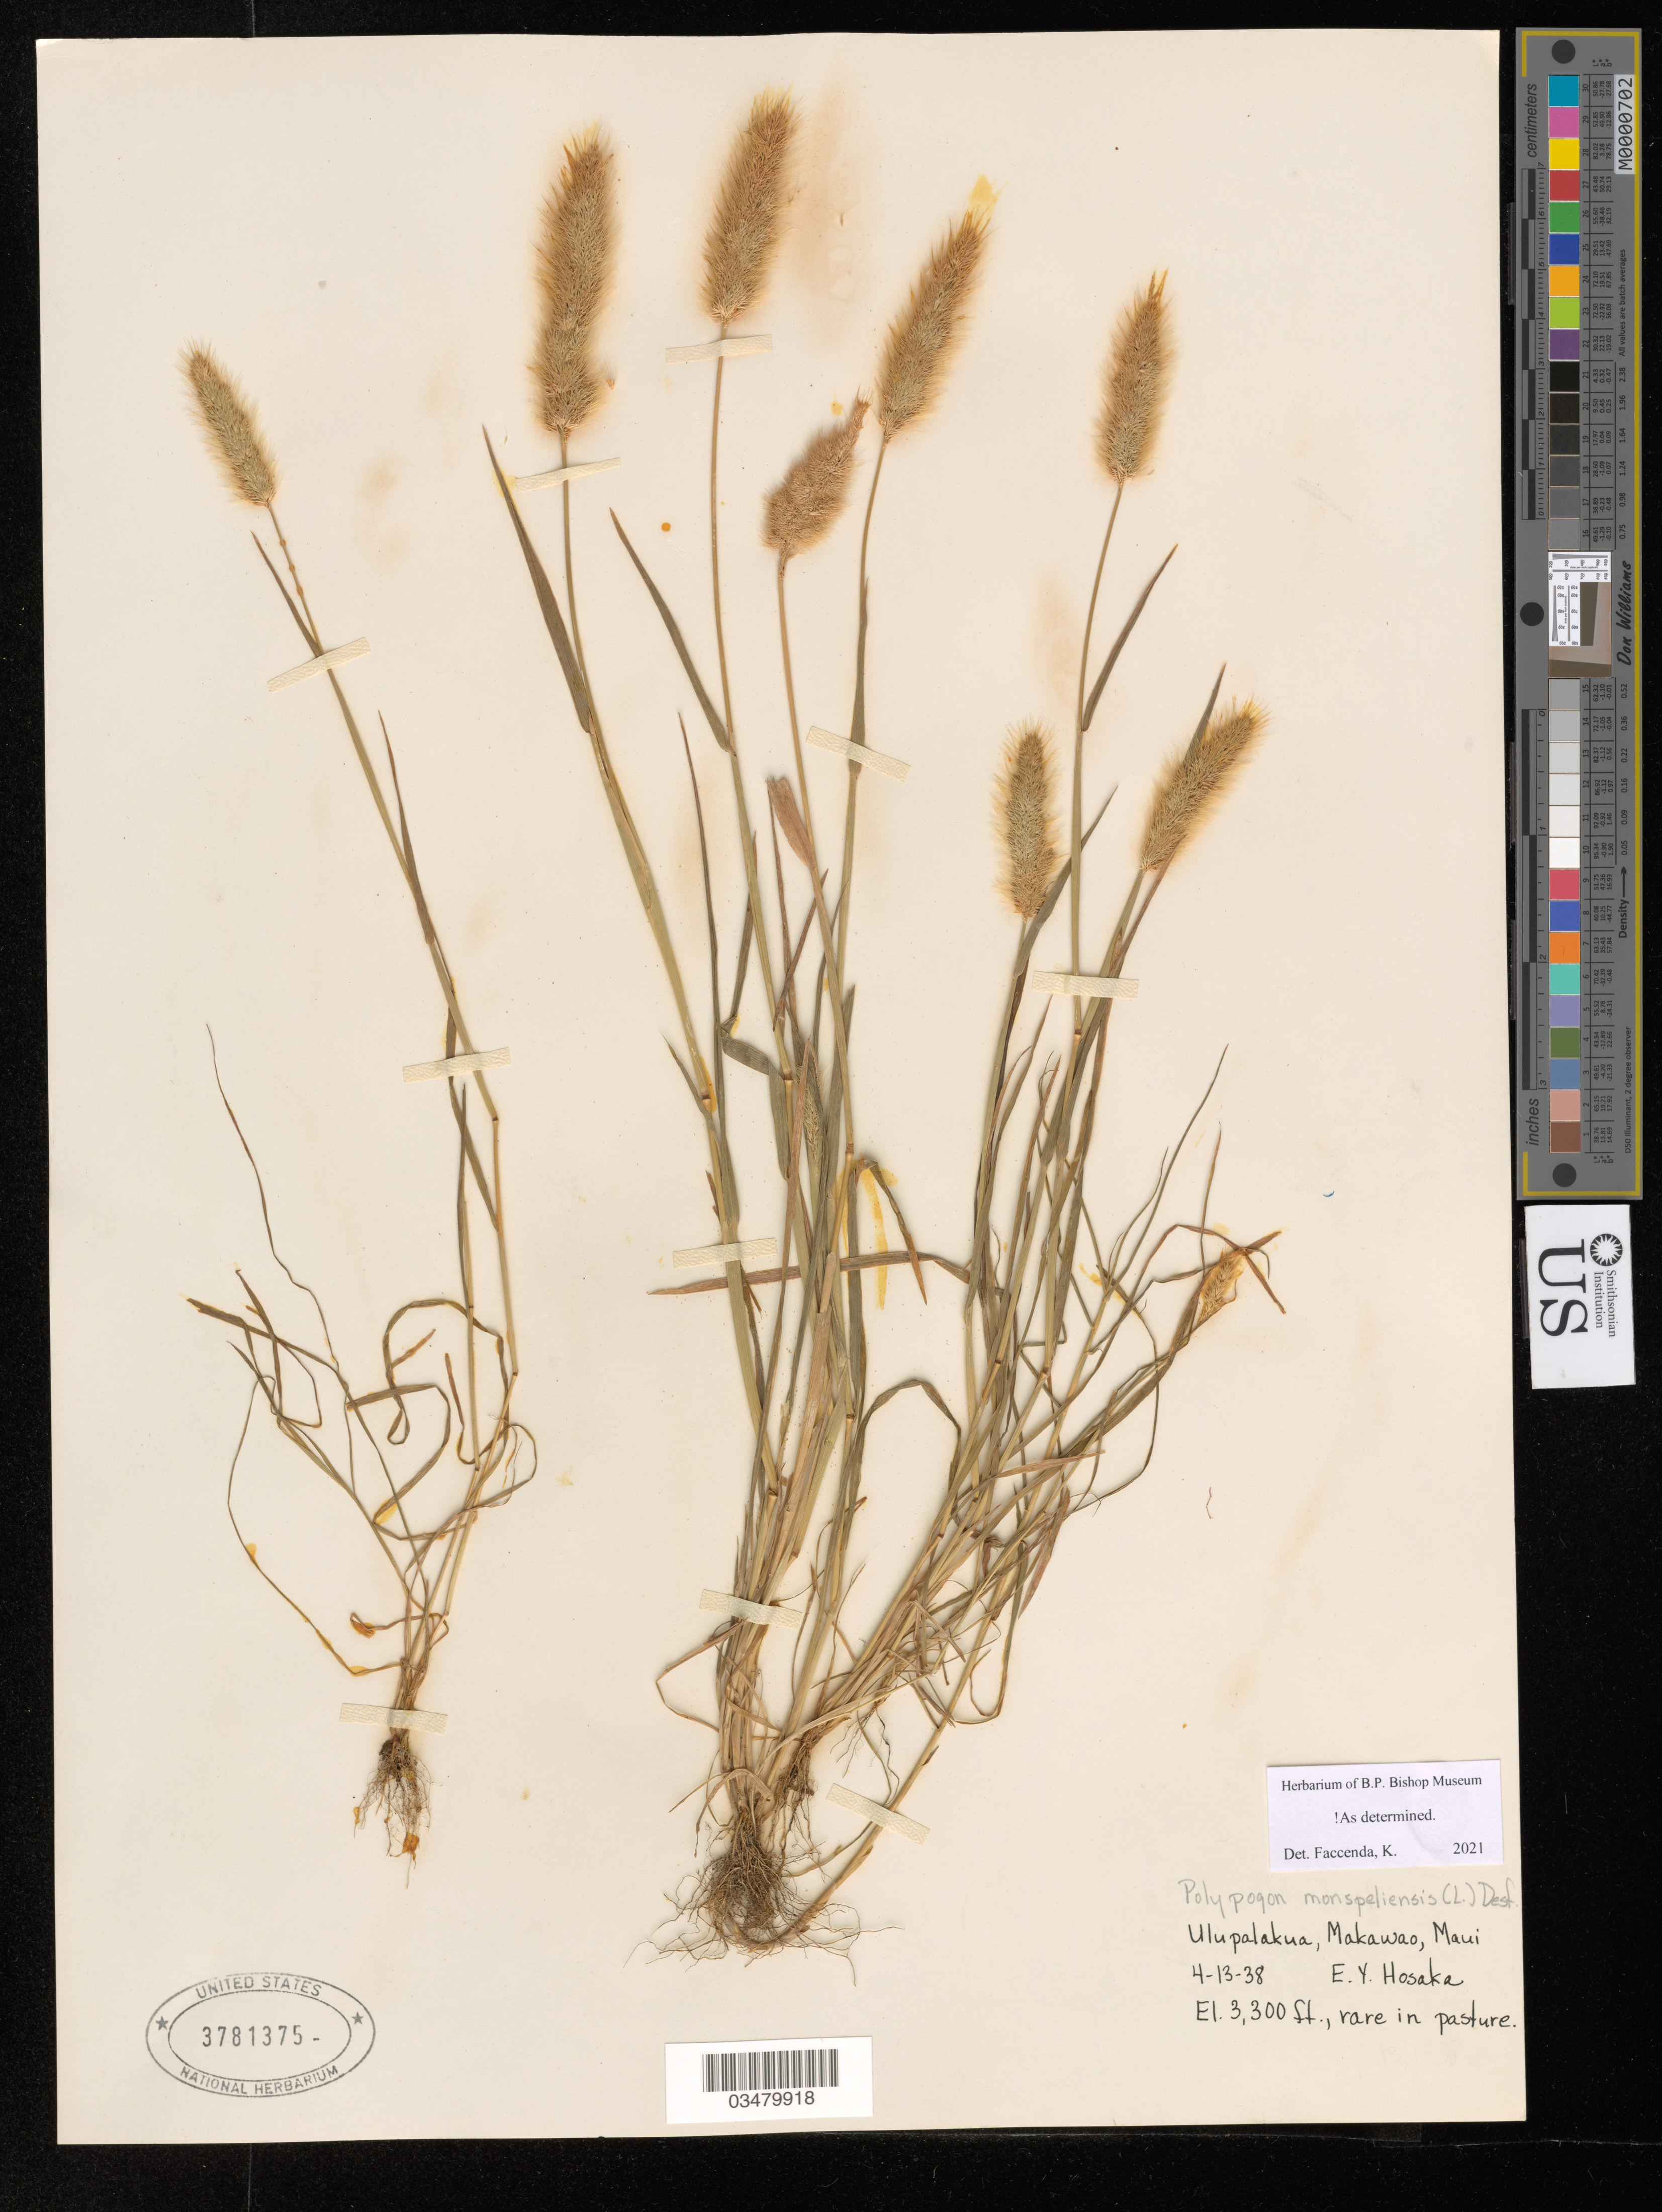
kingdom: Plantae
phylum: Tracheophyta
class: Liliopsida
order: Poales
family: Poaceae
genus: Polypogon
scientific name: Polypogon monspeliensis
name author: (L.) Desf.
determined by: Faccenda, K.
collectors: E. Y. Hosaka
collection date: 1938-04-13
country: United States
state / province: Hawaii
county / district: Maui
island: Maui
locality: Ulupalakua, Makawao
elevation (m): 1006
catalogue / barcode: US 3781375